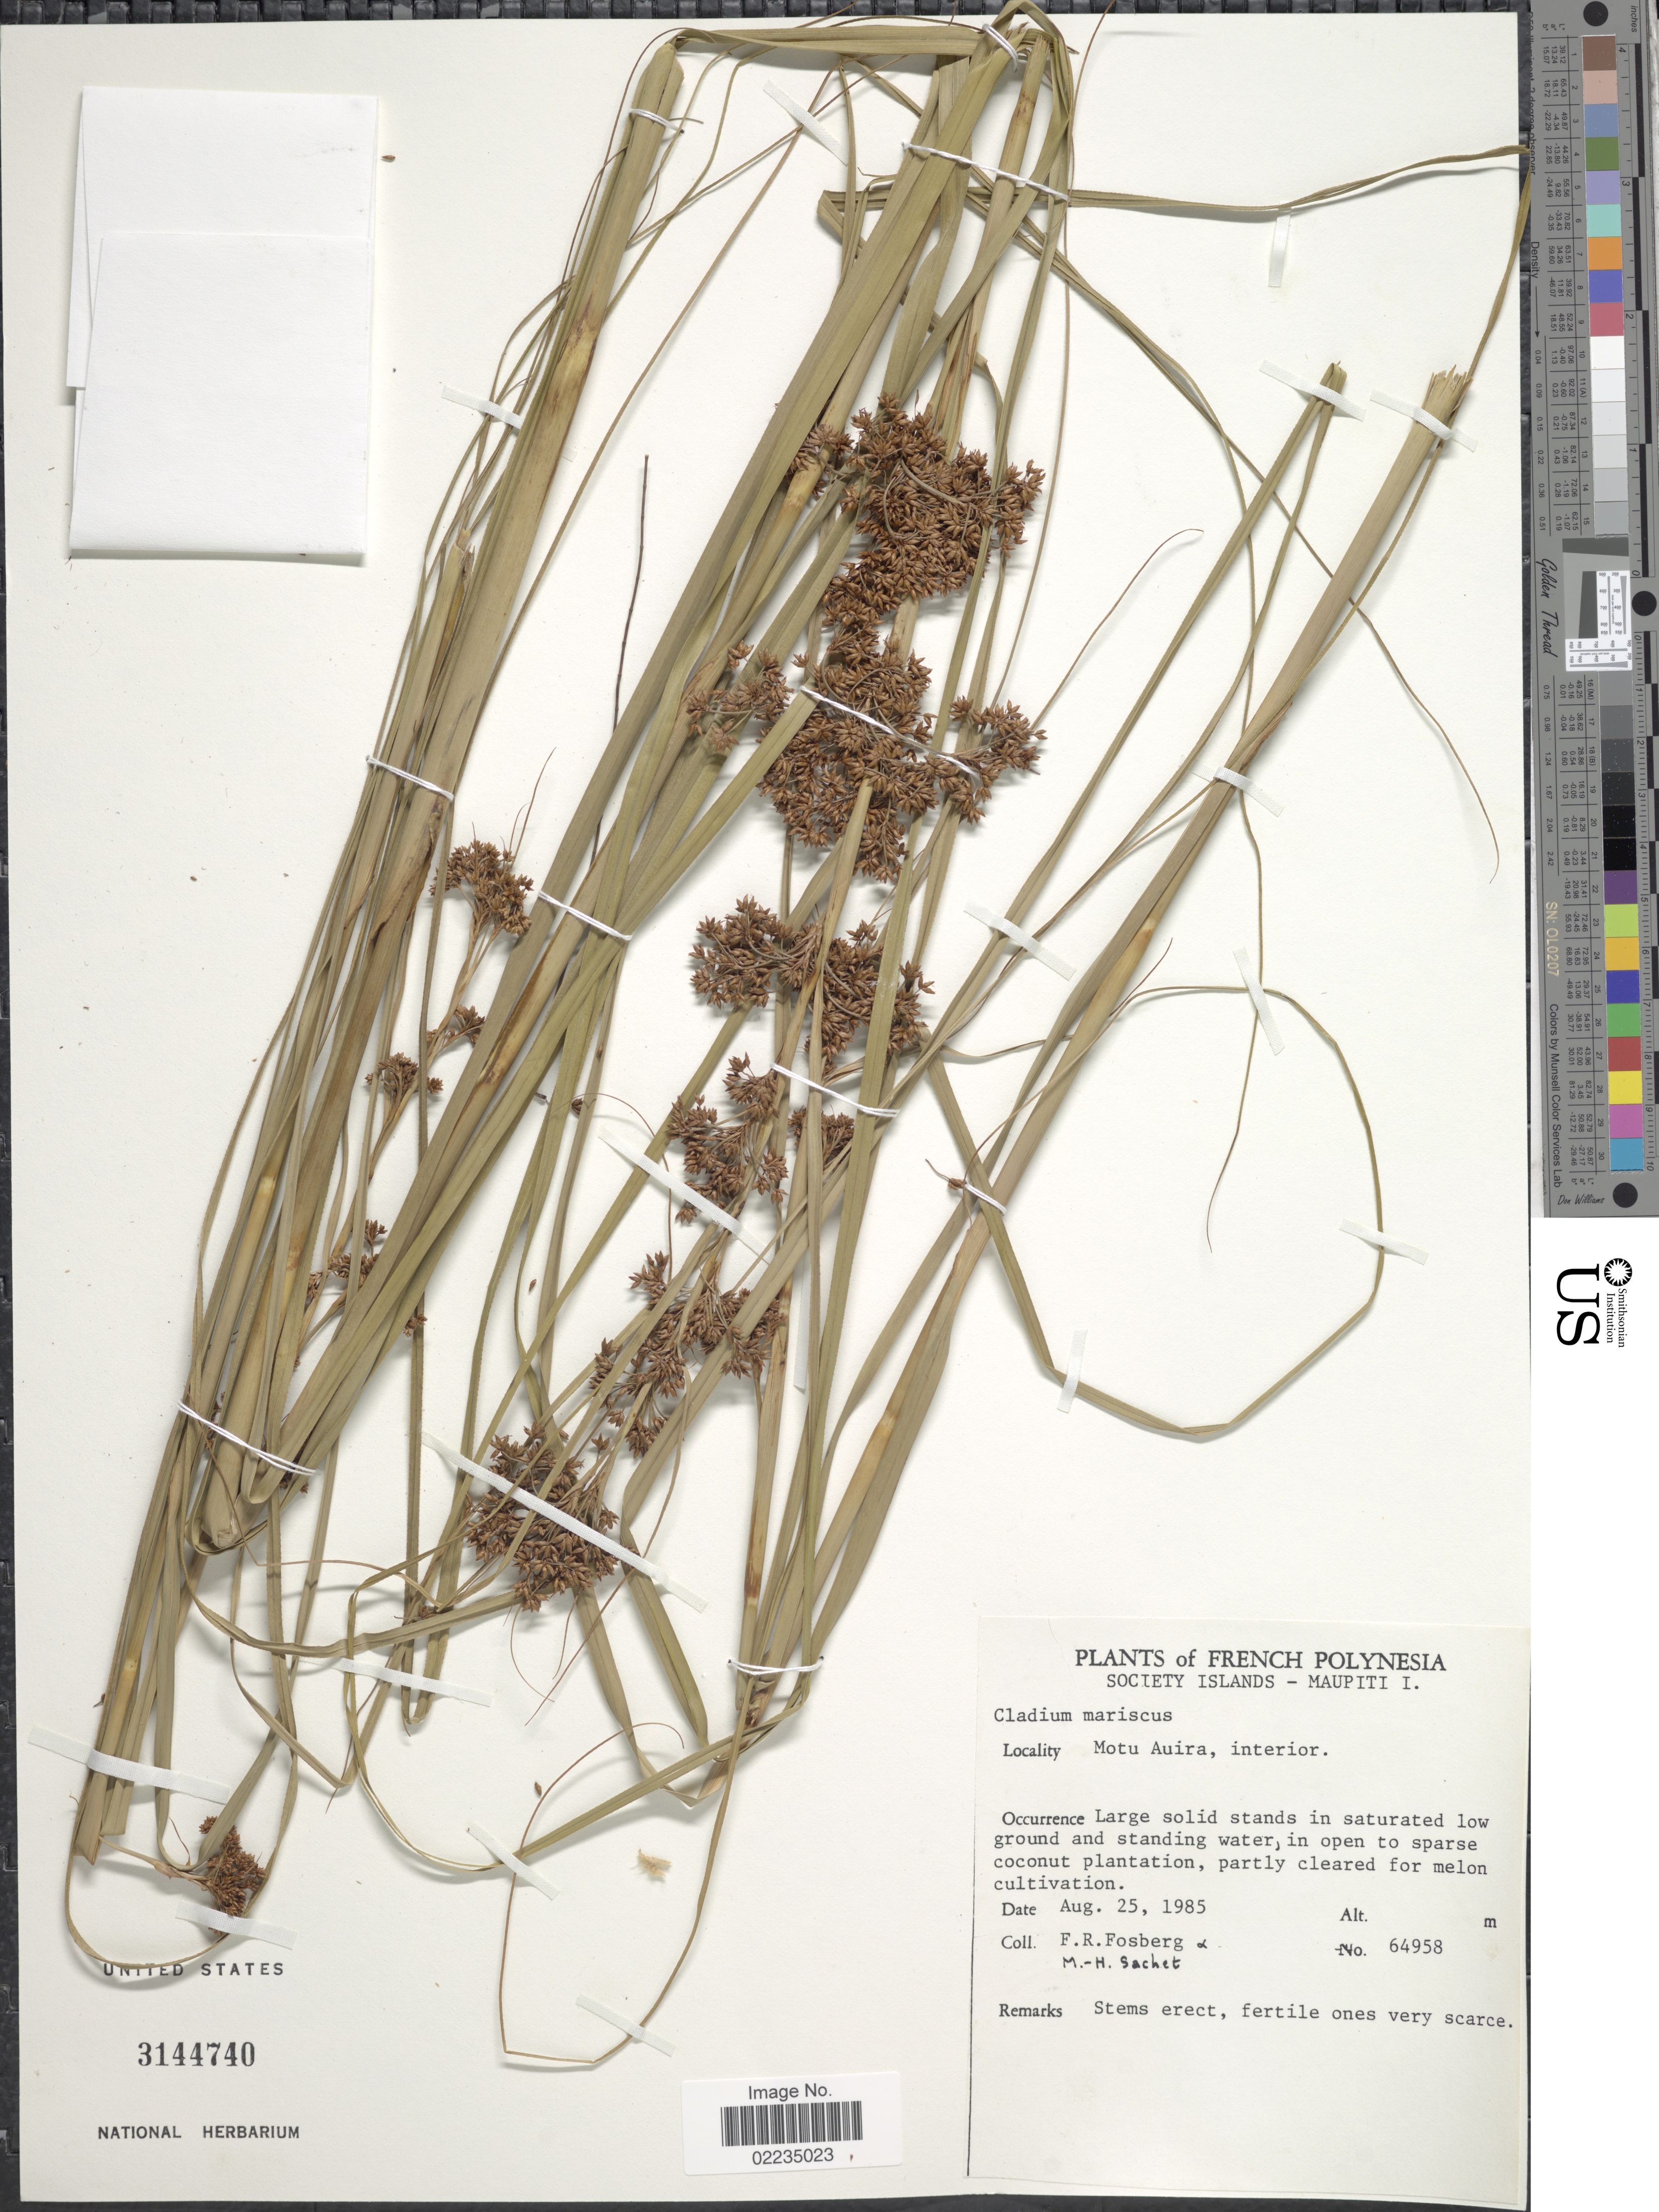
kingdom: Plantae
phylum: Tracheophyta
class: Liliopsida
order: Poales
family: Cyperaceae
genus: Cladium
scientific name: Cladium mariscus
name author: (L.) Pohl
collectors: F. R. Fosberg & M.-H. Sachet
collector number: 64958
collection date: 1985-08-25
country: French Polynesia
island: Maupiti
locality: Society Islands, Maupiti I., Motu Auira, interior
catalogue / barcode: US 3144740